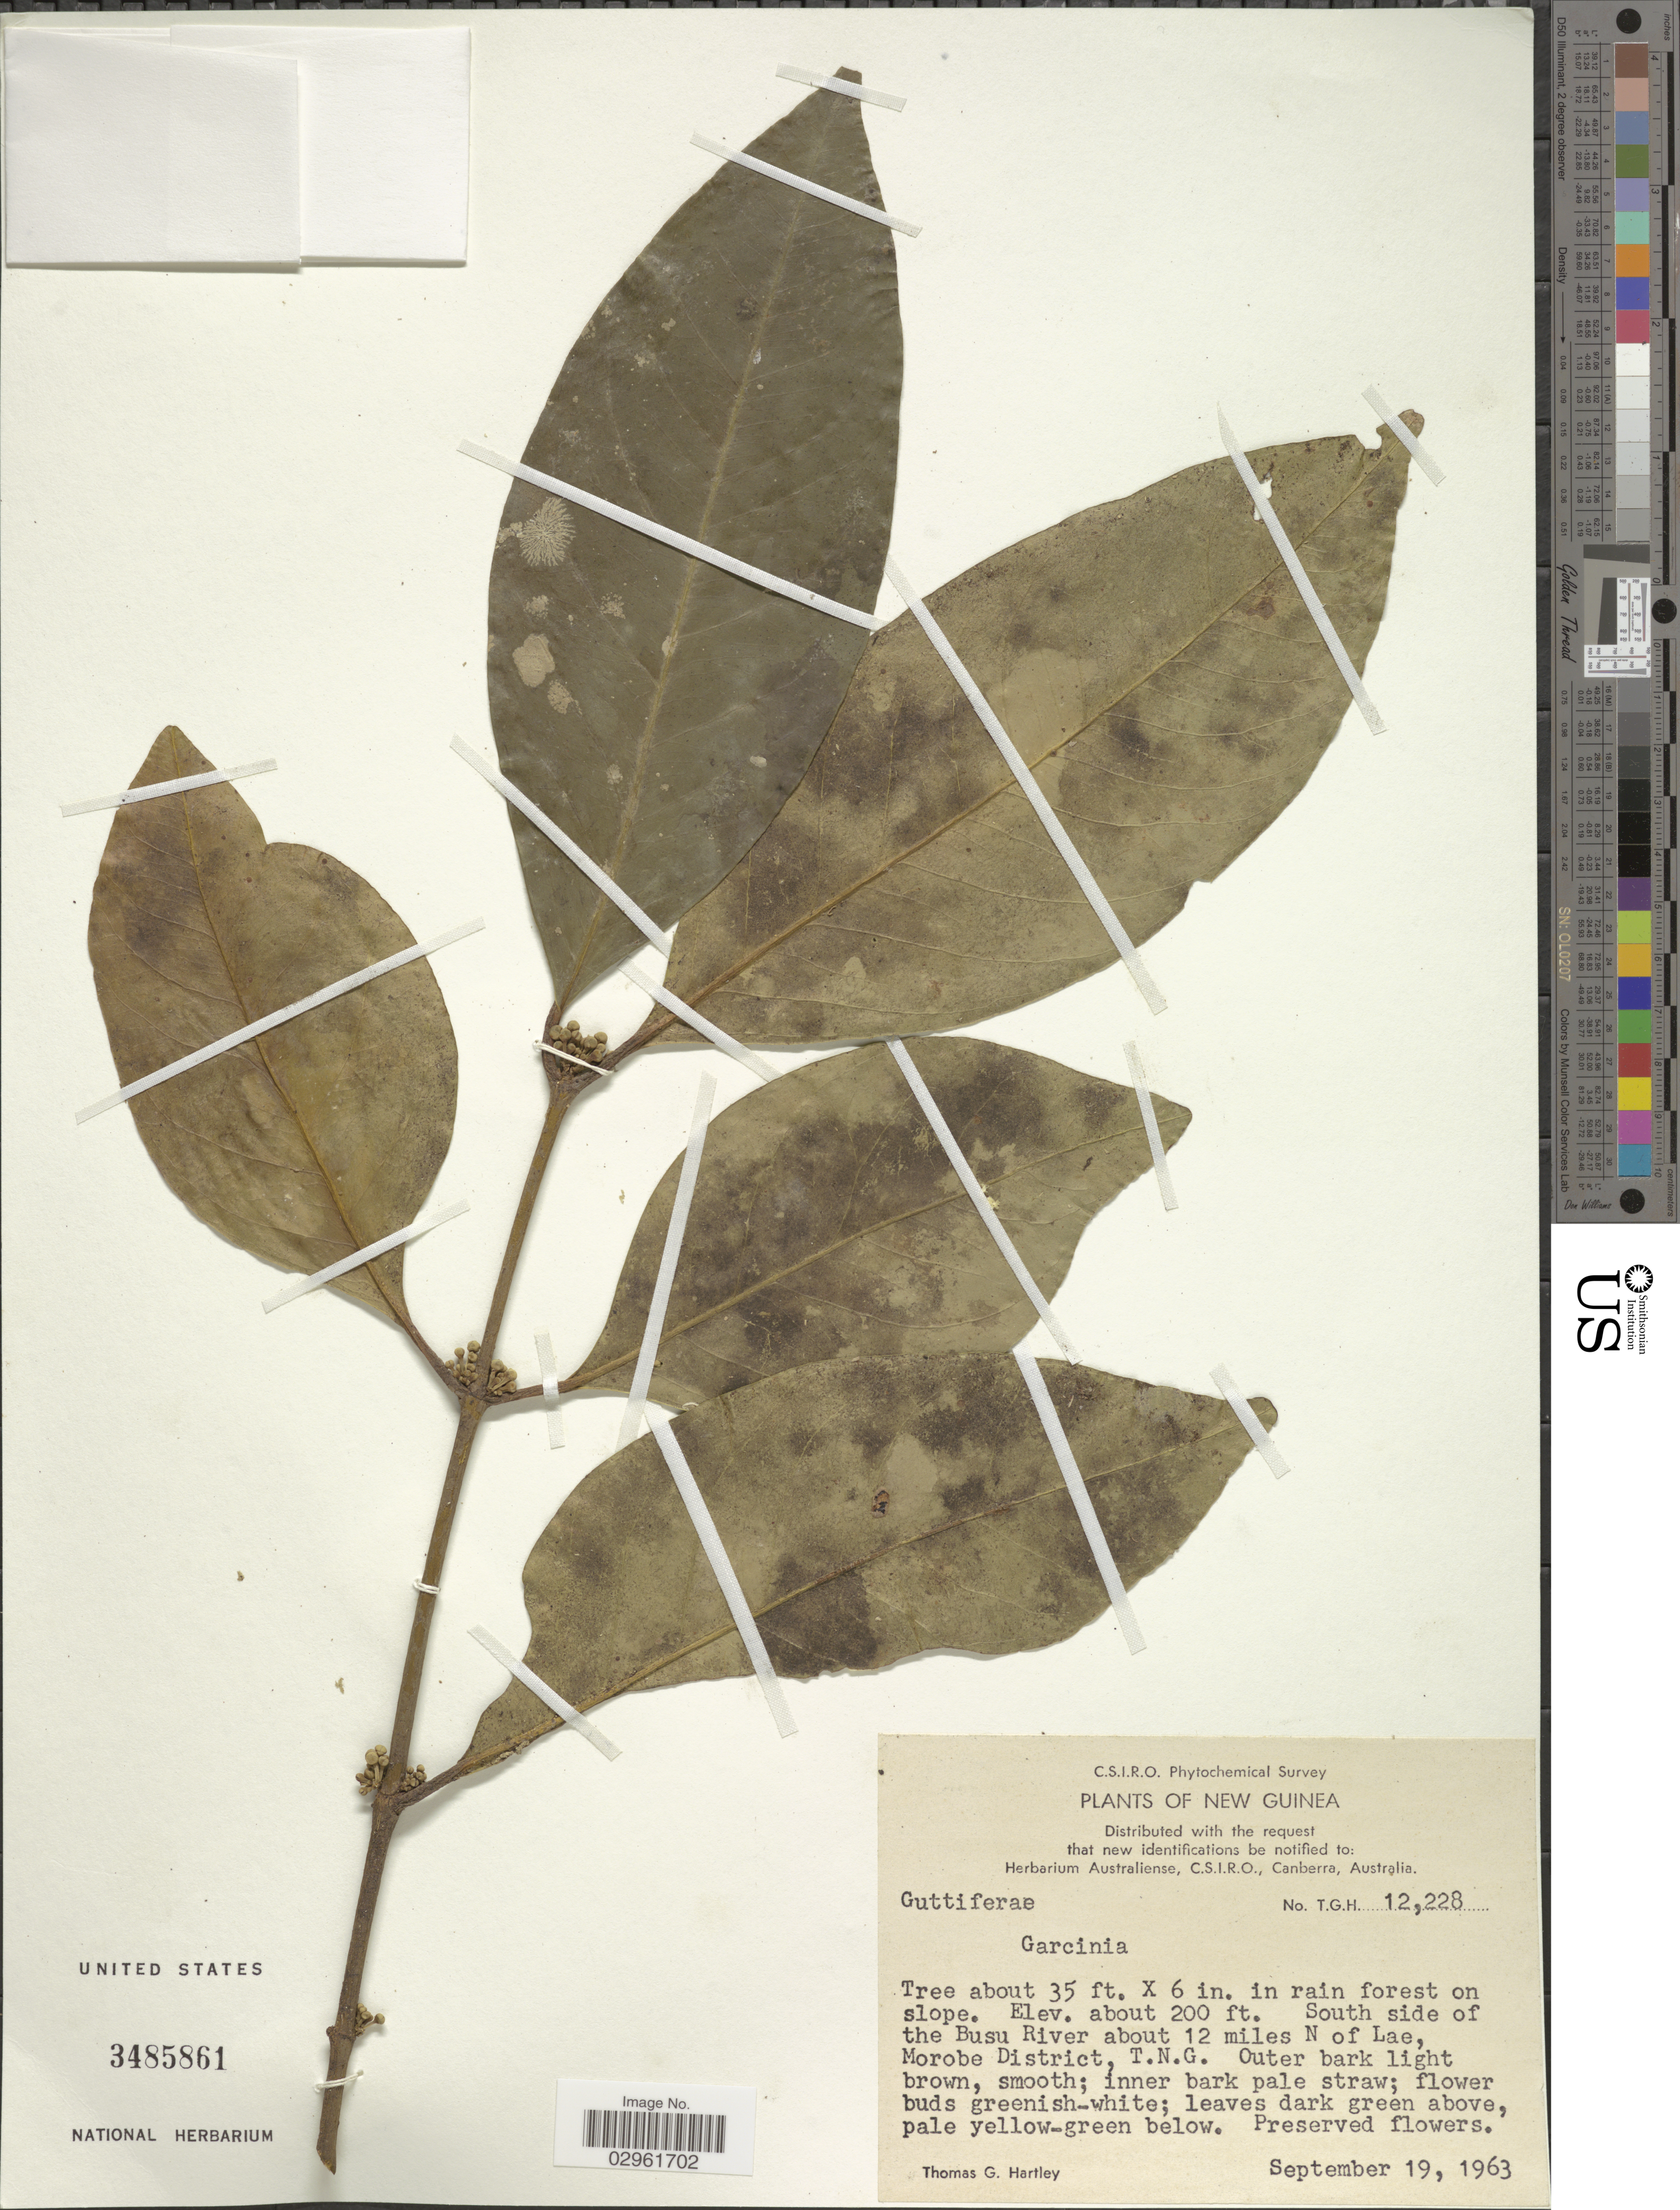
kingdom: Plantae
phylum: Tracheophyta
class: Magnoliopsida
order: Malpighiales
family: Clusiaceae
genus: Garcinia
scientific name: Garcinia sp.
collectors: T. G. Hartley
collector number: TGH12228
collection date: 1963-09-19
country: Papua New Guinea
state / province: Morobe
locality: New Guinea. South side of the Busu River about 12 miles N of Lae, Morobe District, T.N.G.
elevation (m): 61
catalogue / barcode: US 3485861